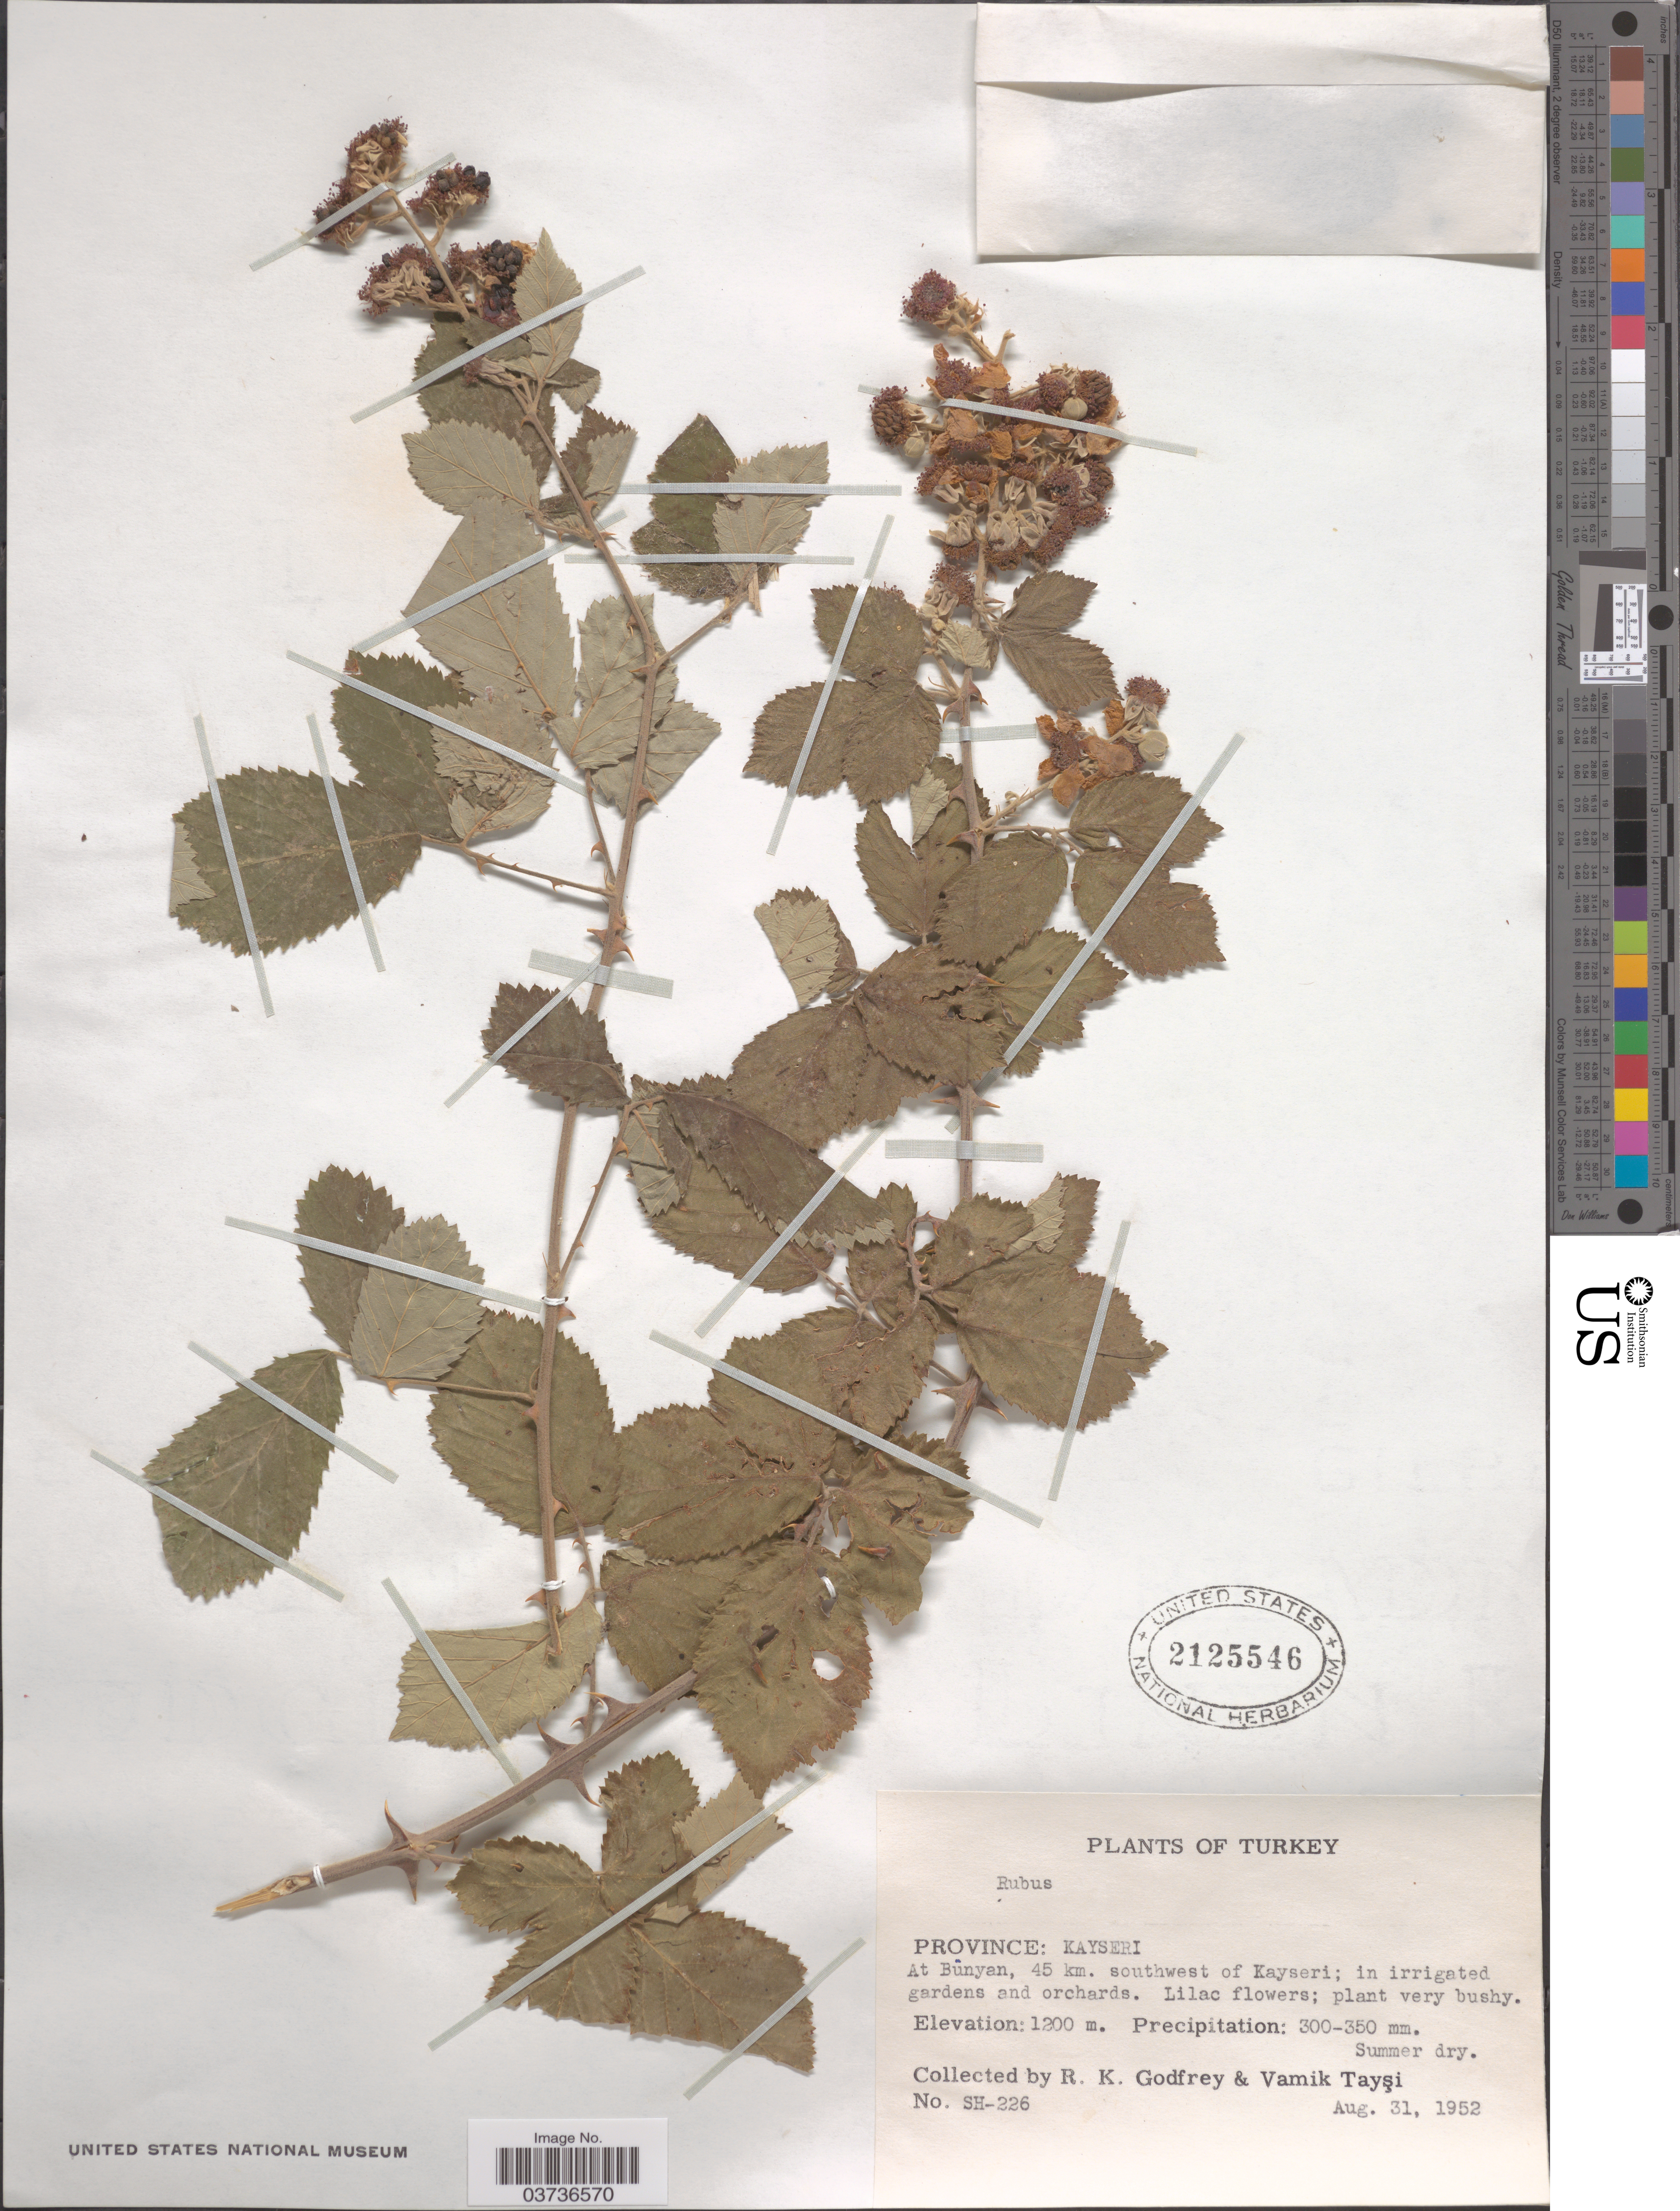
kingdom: Plantae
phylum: Tracheophyta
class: Magnoliopsida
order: Rosales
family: Rosaceae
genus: Rubus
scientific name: Rubus sp.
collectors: R. K. Godfrey & V. Taysi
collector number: SH-226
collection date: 1952-08-31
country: Turkey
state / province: Kayseri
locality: At Būnyan, 45 km. southwest of Kayseri.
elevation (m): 1200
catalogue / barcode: US 2125546